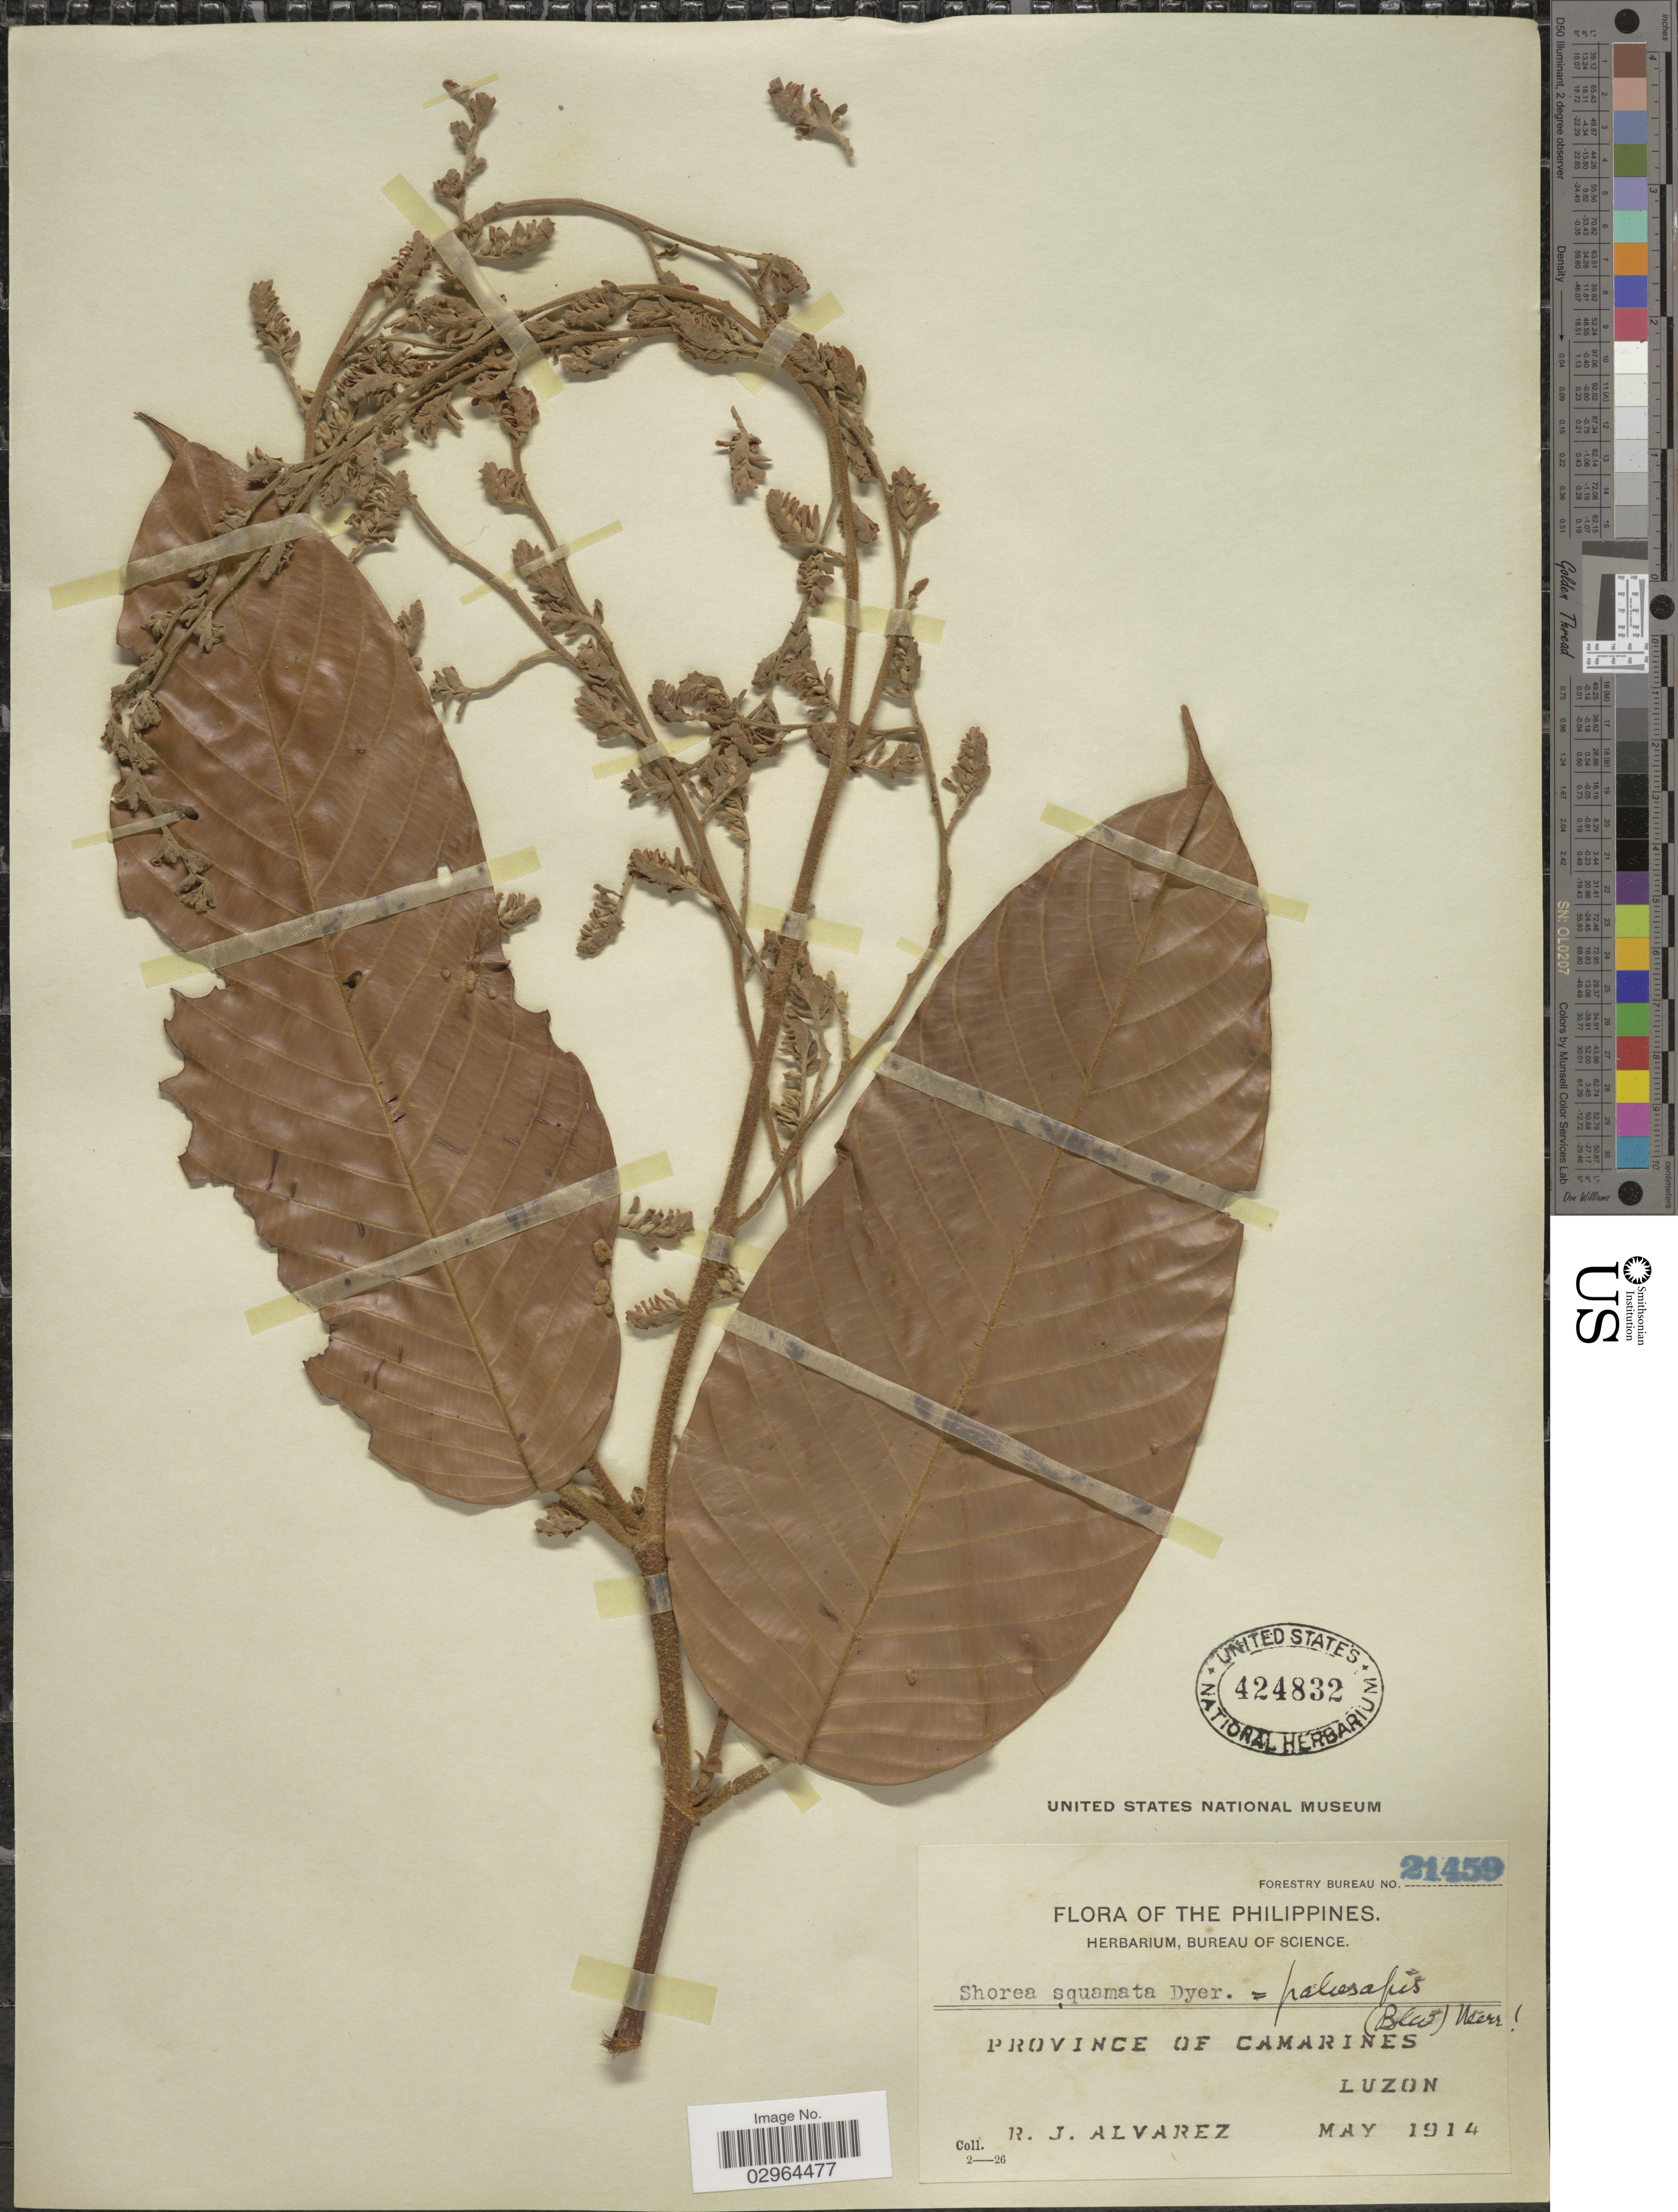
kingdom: Plantae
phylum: Tracheophyta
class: Magnoliopsida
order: Malvales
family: Dipterocarpaceae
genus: Rubroshorea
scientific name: Rubroshorea palosapis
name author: (Blanco) P.S. Ashton & J. Heck.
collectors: R. Alvarez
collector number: Forestry Bureau 21459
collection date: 1914-05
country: Philippines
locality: Province of Camarines, Luzon.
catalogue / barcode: US 424832